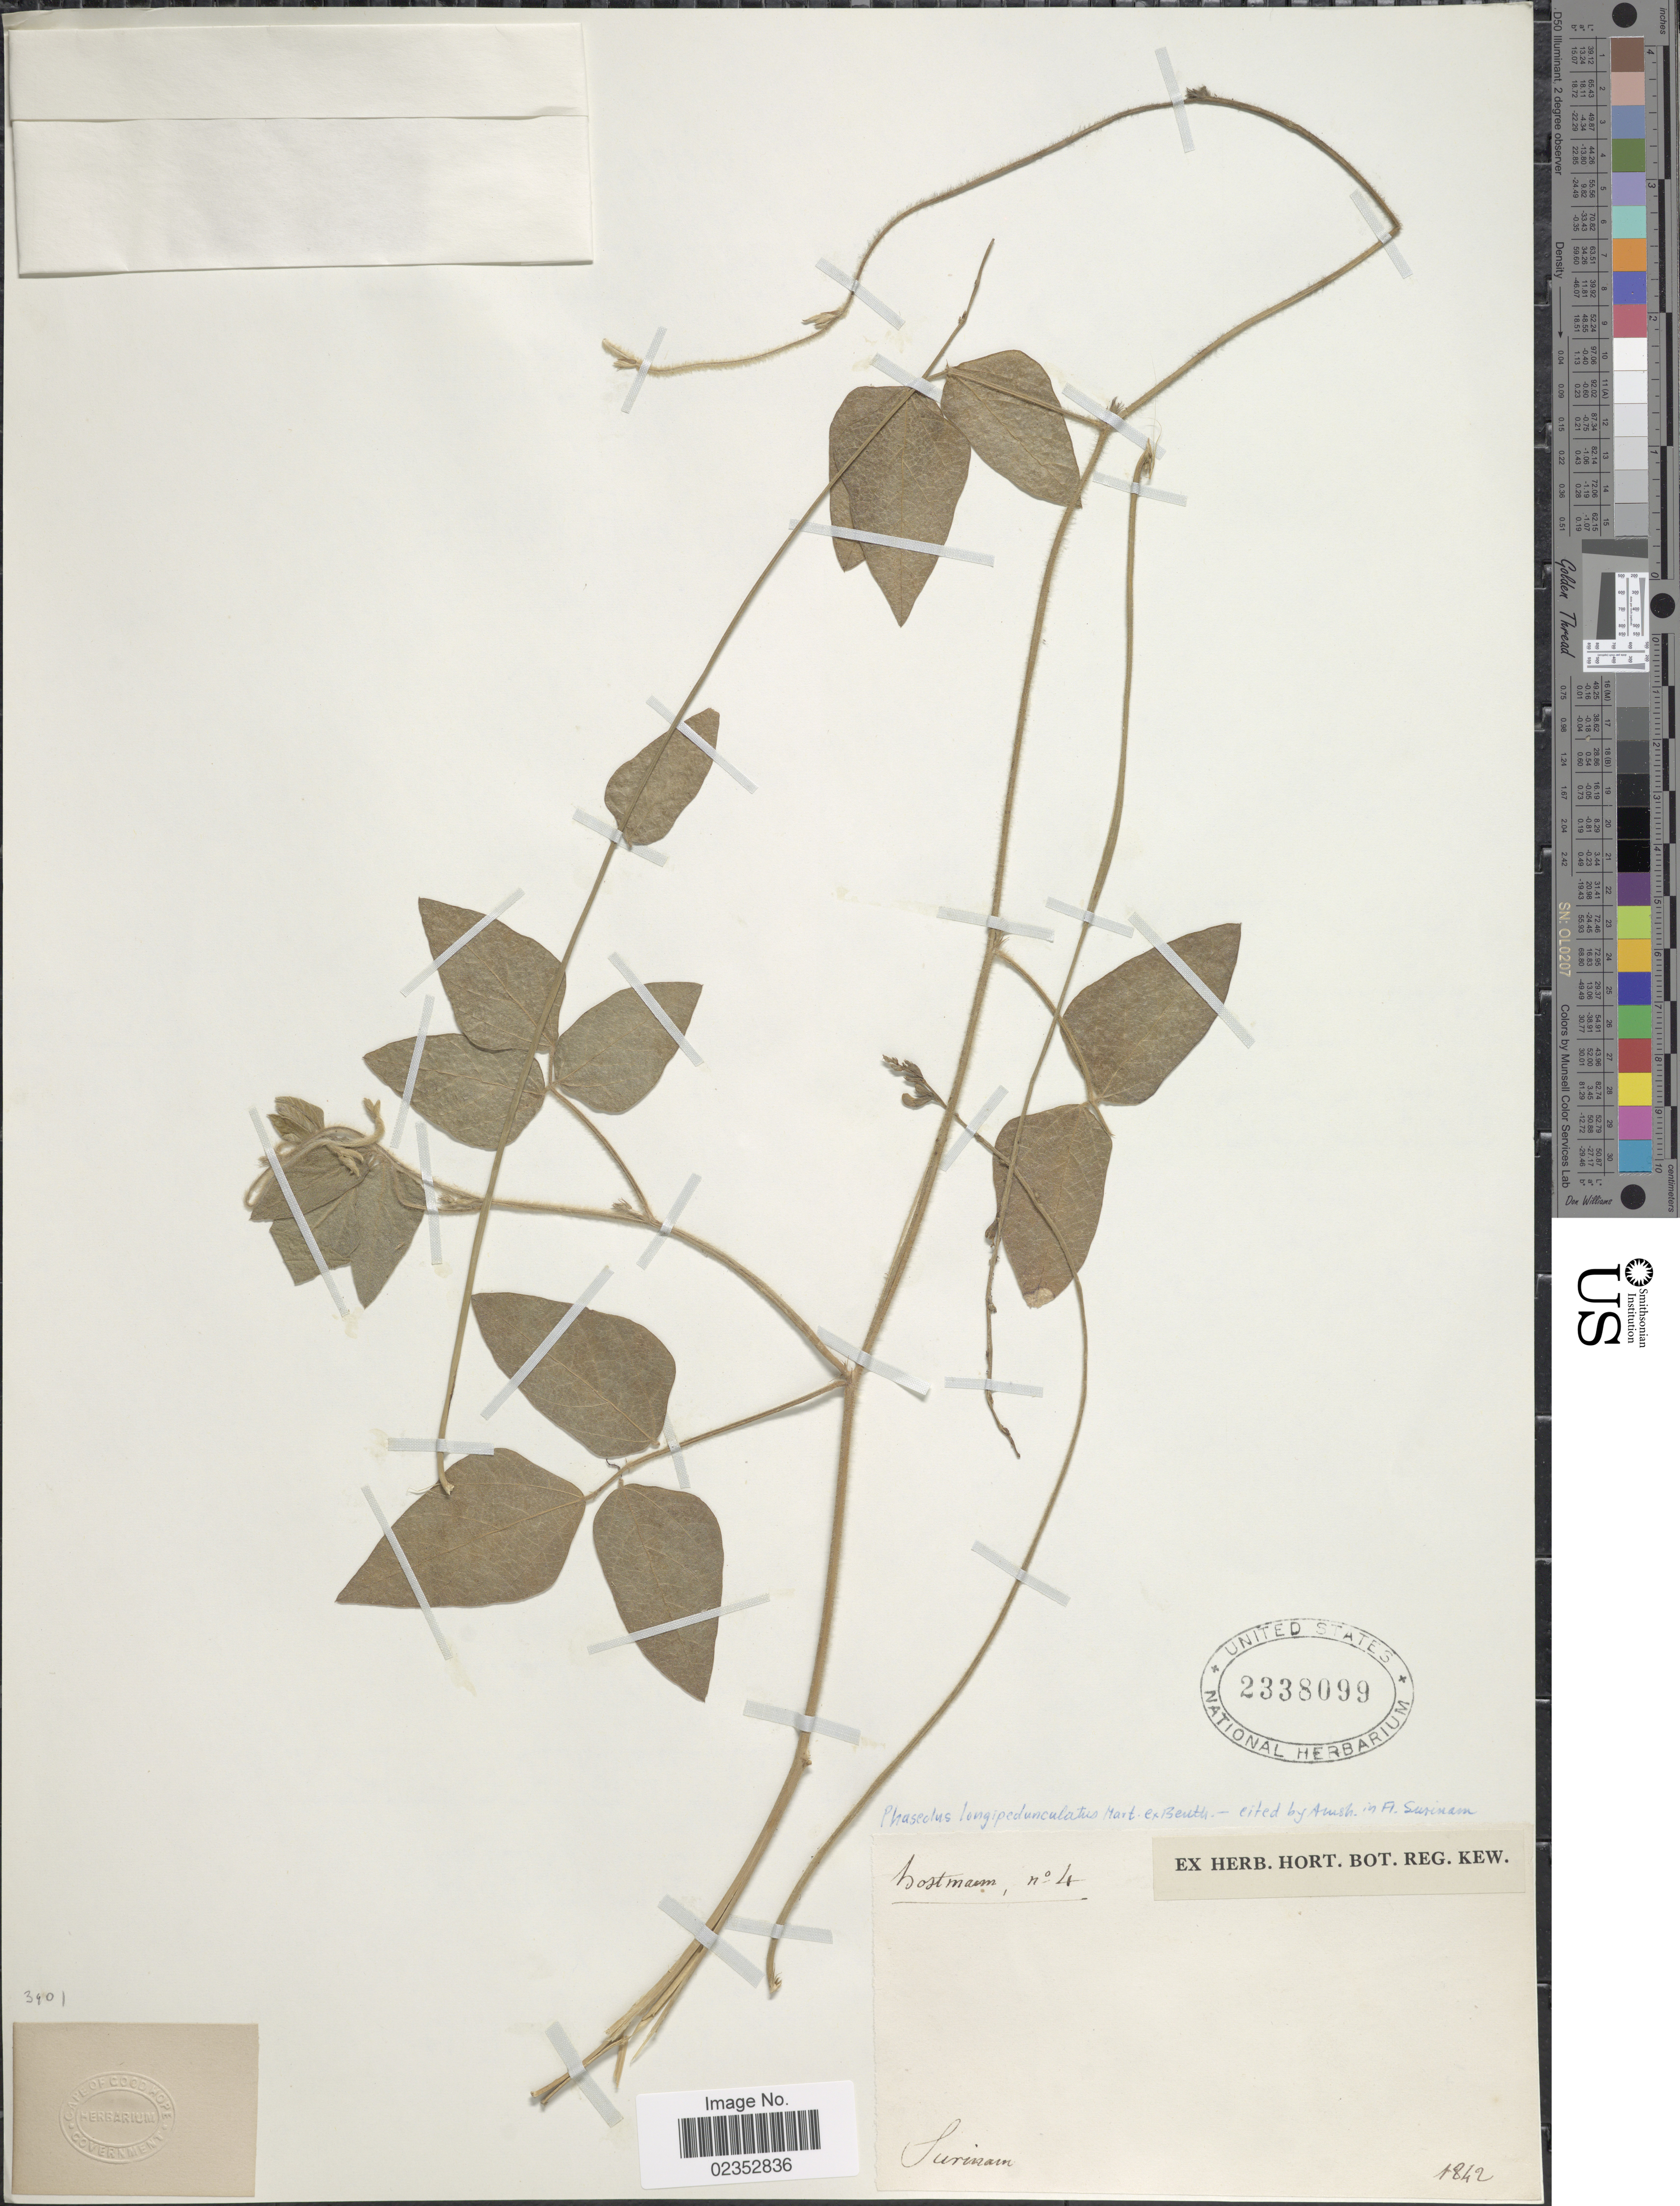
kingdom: Plantae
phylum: Tracheophyta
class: Magnoliopsida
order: Fabales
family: Fabaceae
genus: Macroptilium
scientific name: Macroptilium gracile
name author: (Poepp. ex Benth.) Urb.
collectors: Hostmann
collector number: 4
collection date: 1842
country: Suriname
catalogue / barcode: US 2338099